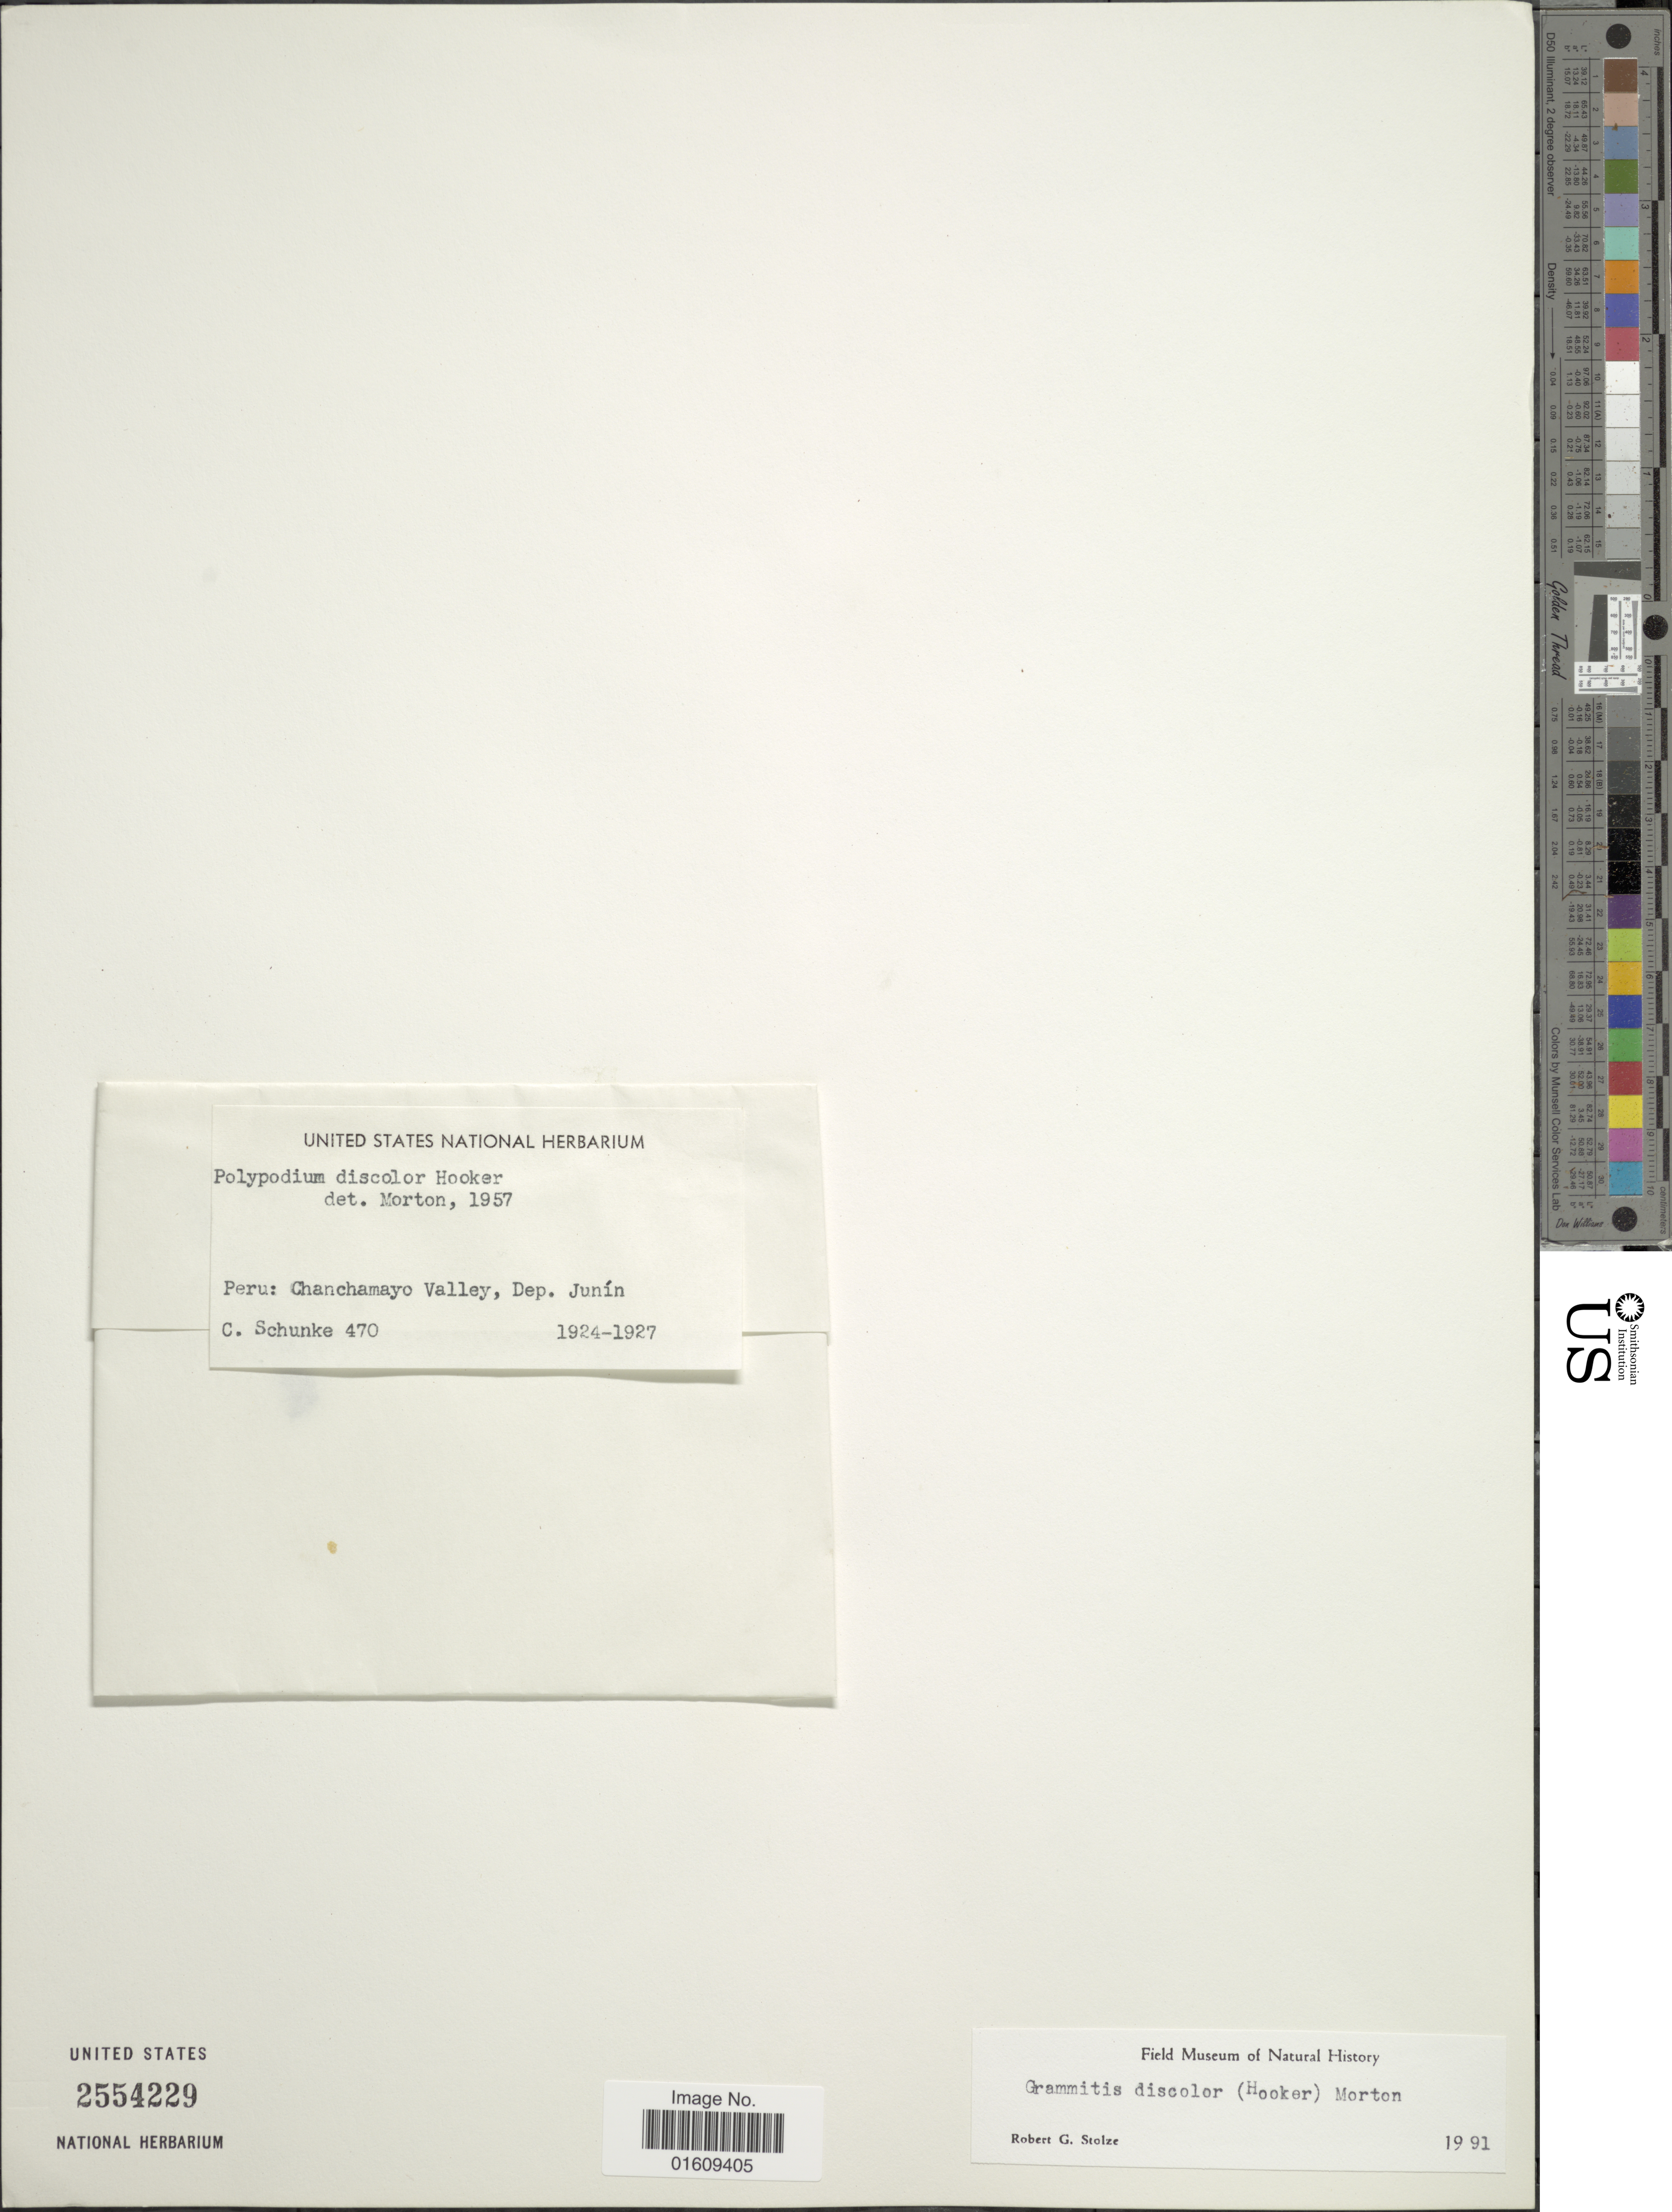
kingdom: Plantae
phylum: Tracheophyta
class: Polypodiopsida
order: Polypodiales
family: Polypodiaceae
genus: Ceradenia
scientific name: Ceradenia discolor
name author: (Hook.) L.E. Bishop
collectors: C. Schunke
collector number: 470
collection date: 1924/1927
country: Peru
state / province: Junín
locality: Peru: Chanchamayo Valley, Dep. Junín.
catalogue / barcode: US 2554229